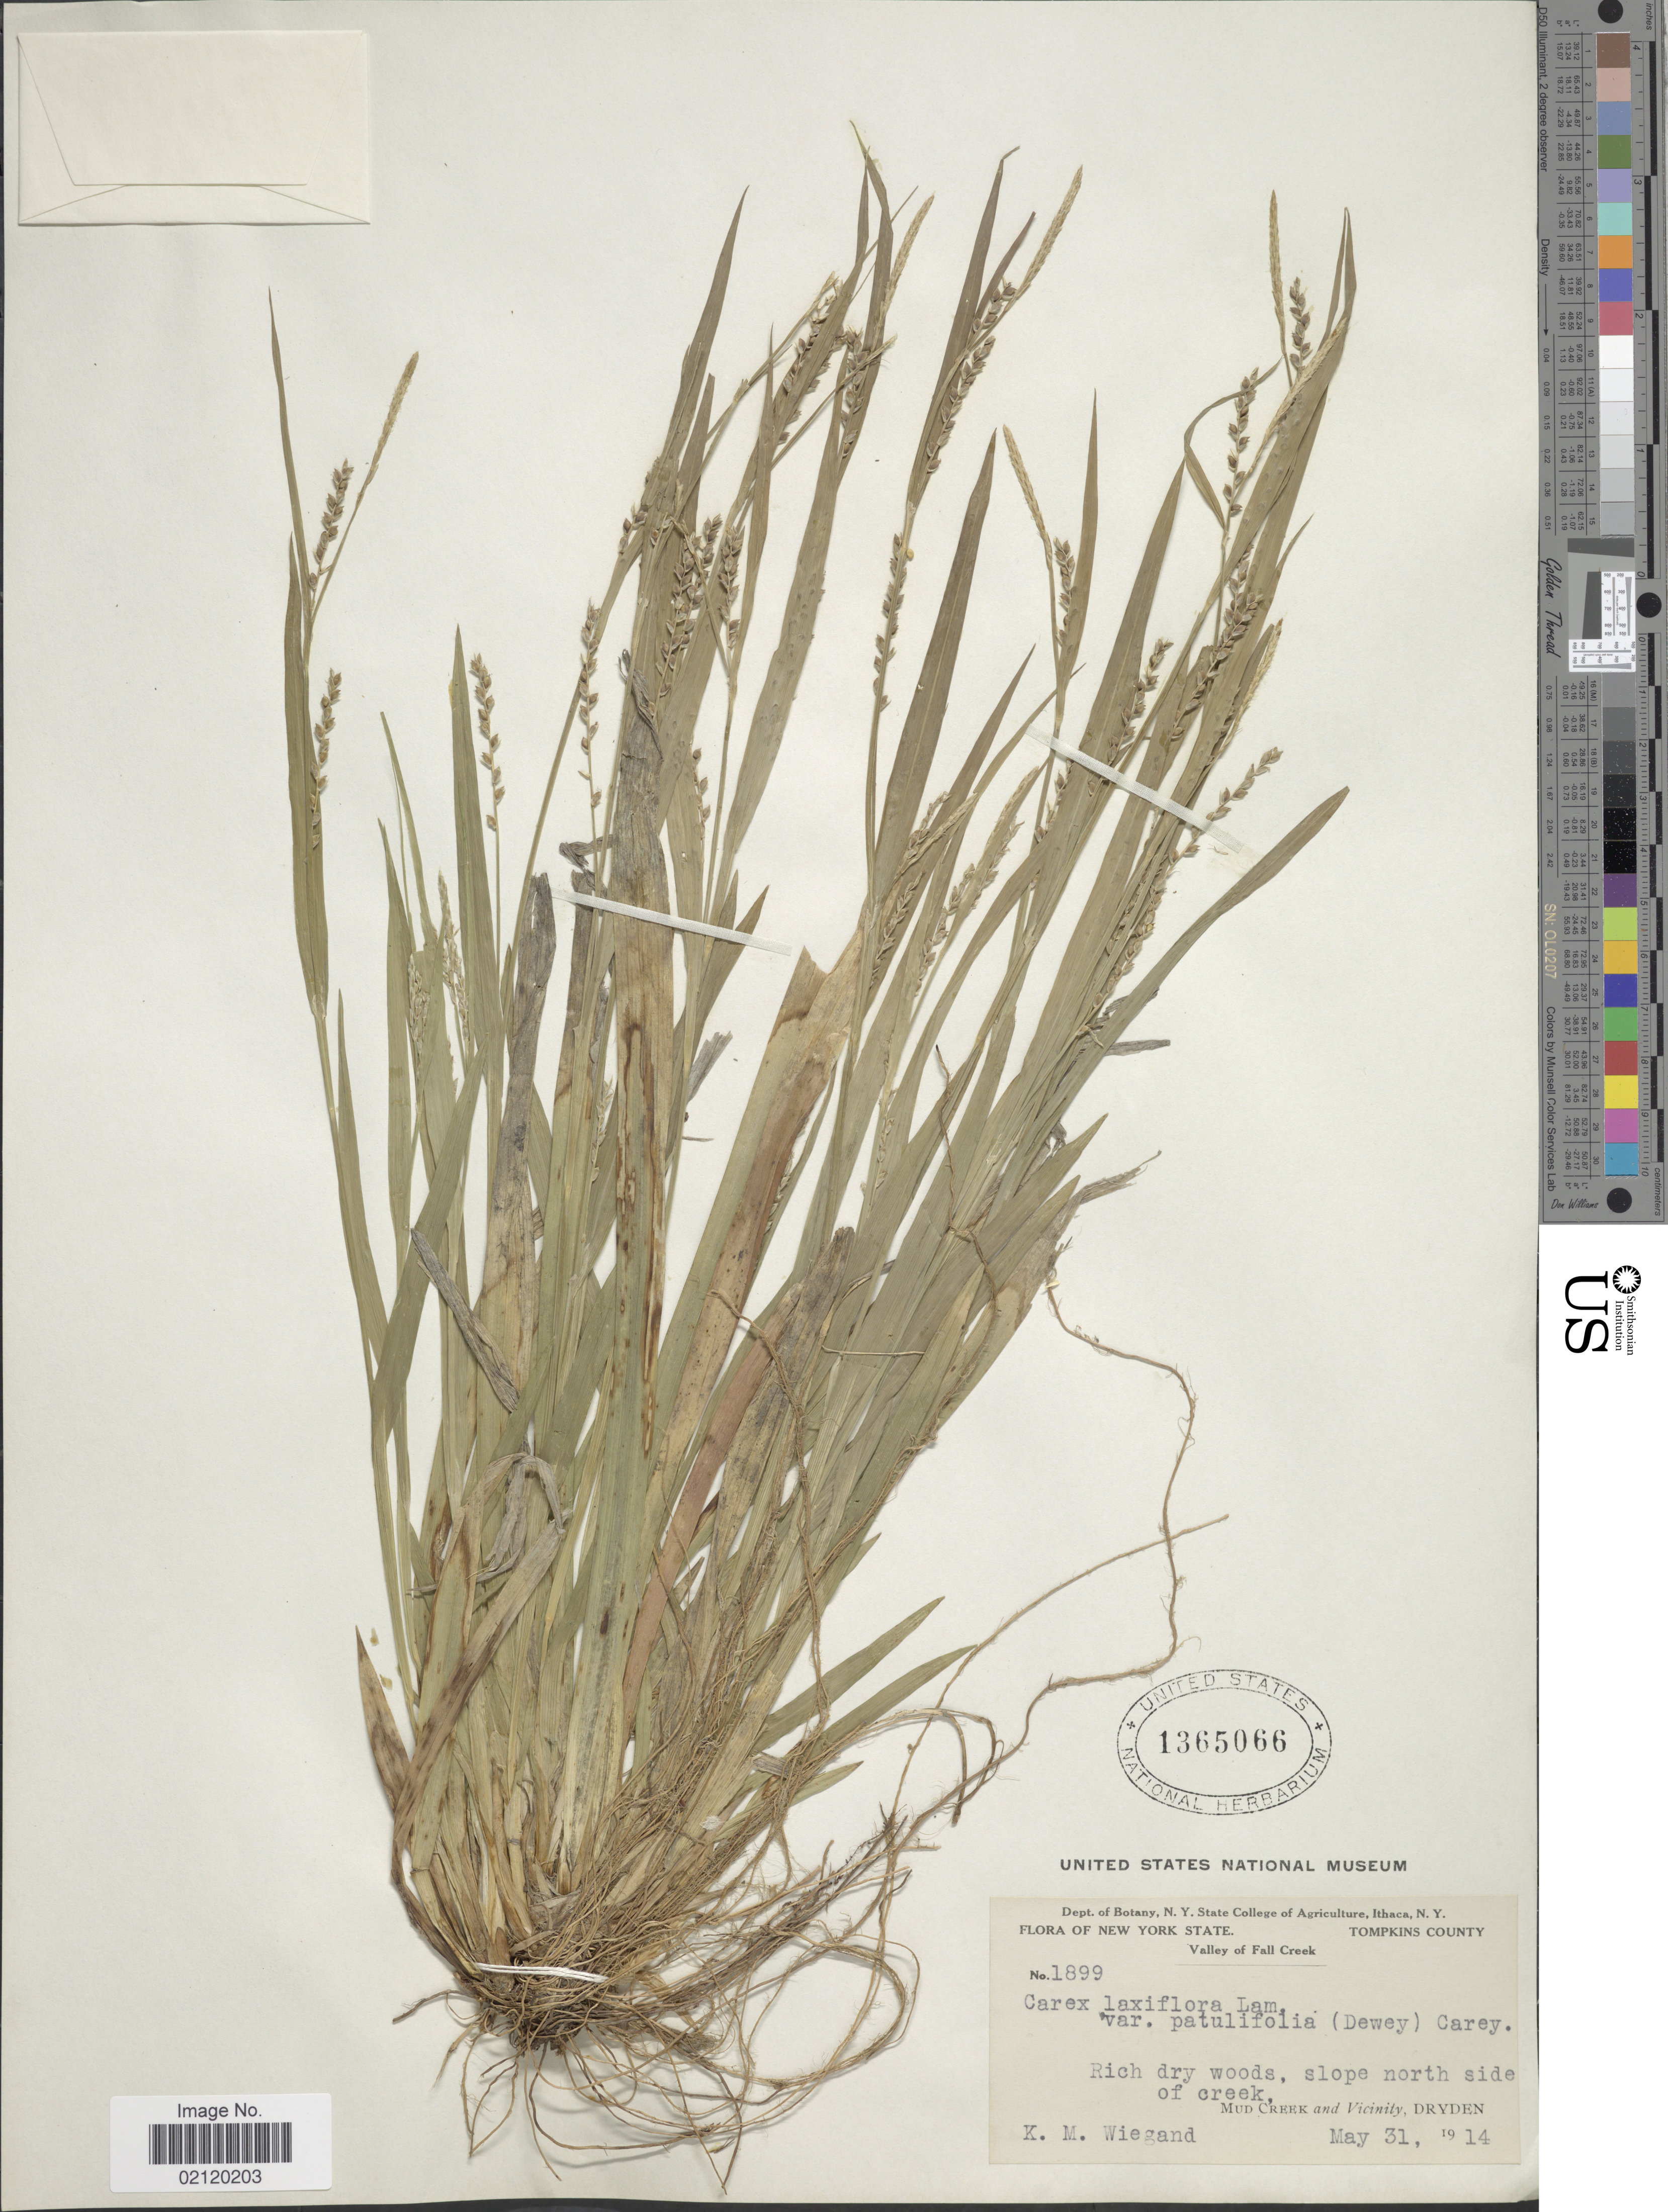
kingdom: Plantae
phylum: Tracheophyta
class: Liliopsida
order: Poales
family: Cyperaceae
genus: Carex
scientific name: Carex laxiflora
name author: Lam.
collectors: K. M. Wiegand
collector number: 1899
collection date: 1914-05-31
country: United States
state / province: New York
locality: Tompkins County, Valley of Fall Creek, Mud Creek and Vicinity, Dryden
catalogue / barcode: US 1365066